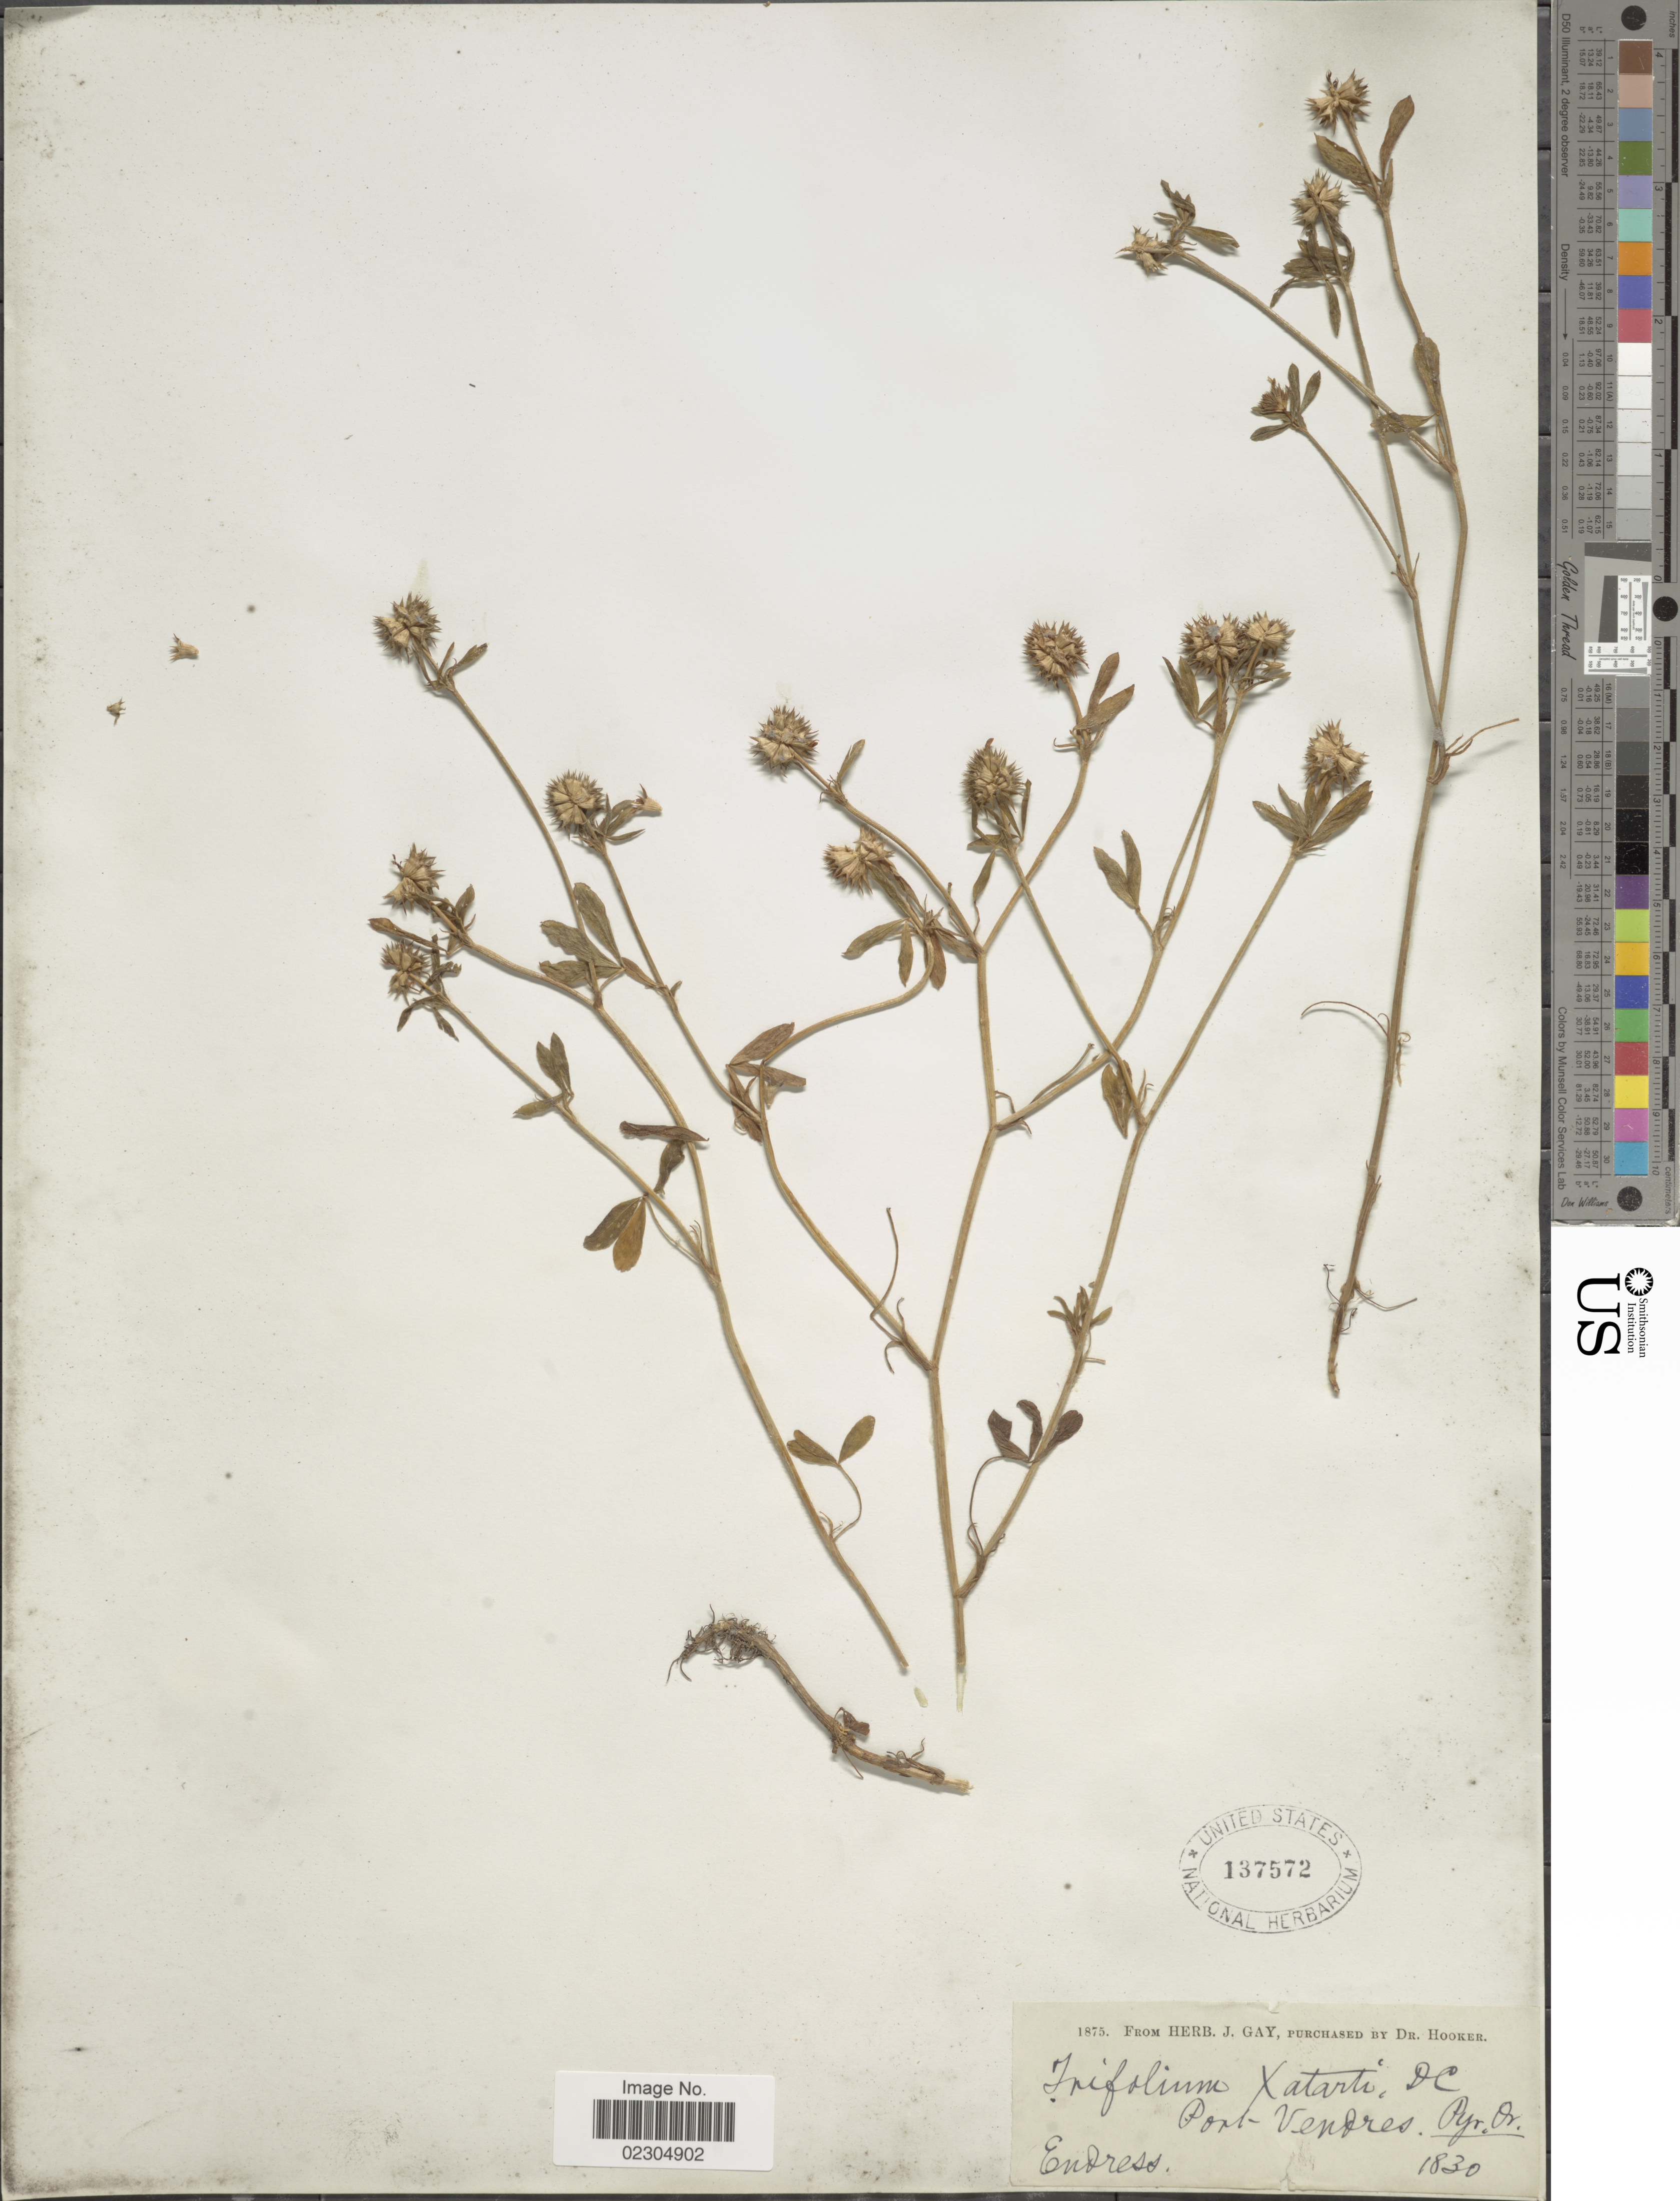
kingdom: Plantae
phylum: Tracheophyta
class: Magnoliopsida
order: Fabales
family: Fabaceae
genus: Trifolium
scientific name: Trifolium xatardii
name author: DC.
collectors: -- Endress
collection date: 1830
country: France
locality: DC. Port - Vendres. Pyr. Or.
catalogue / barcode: US 137572